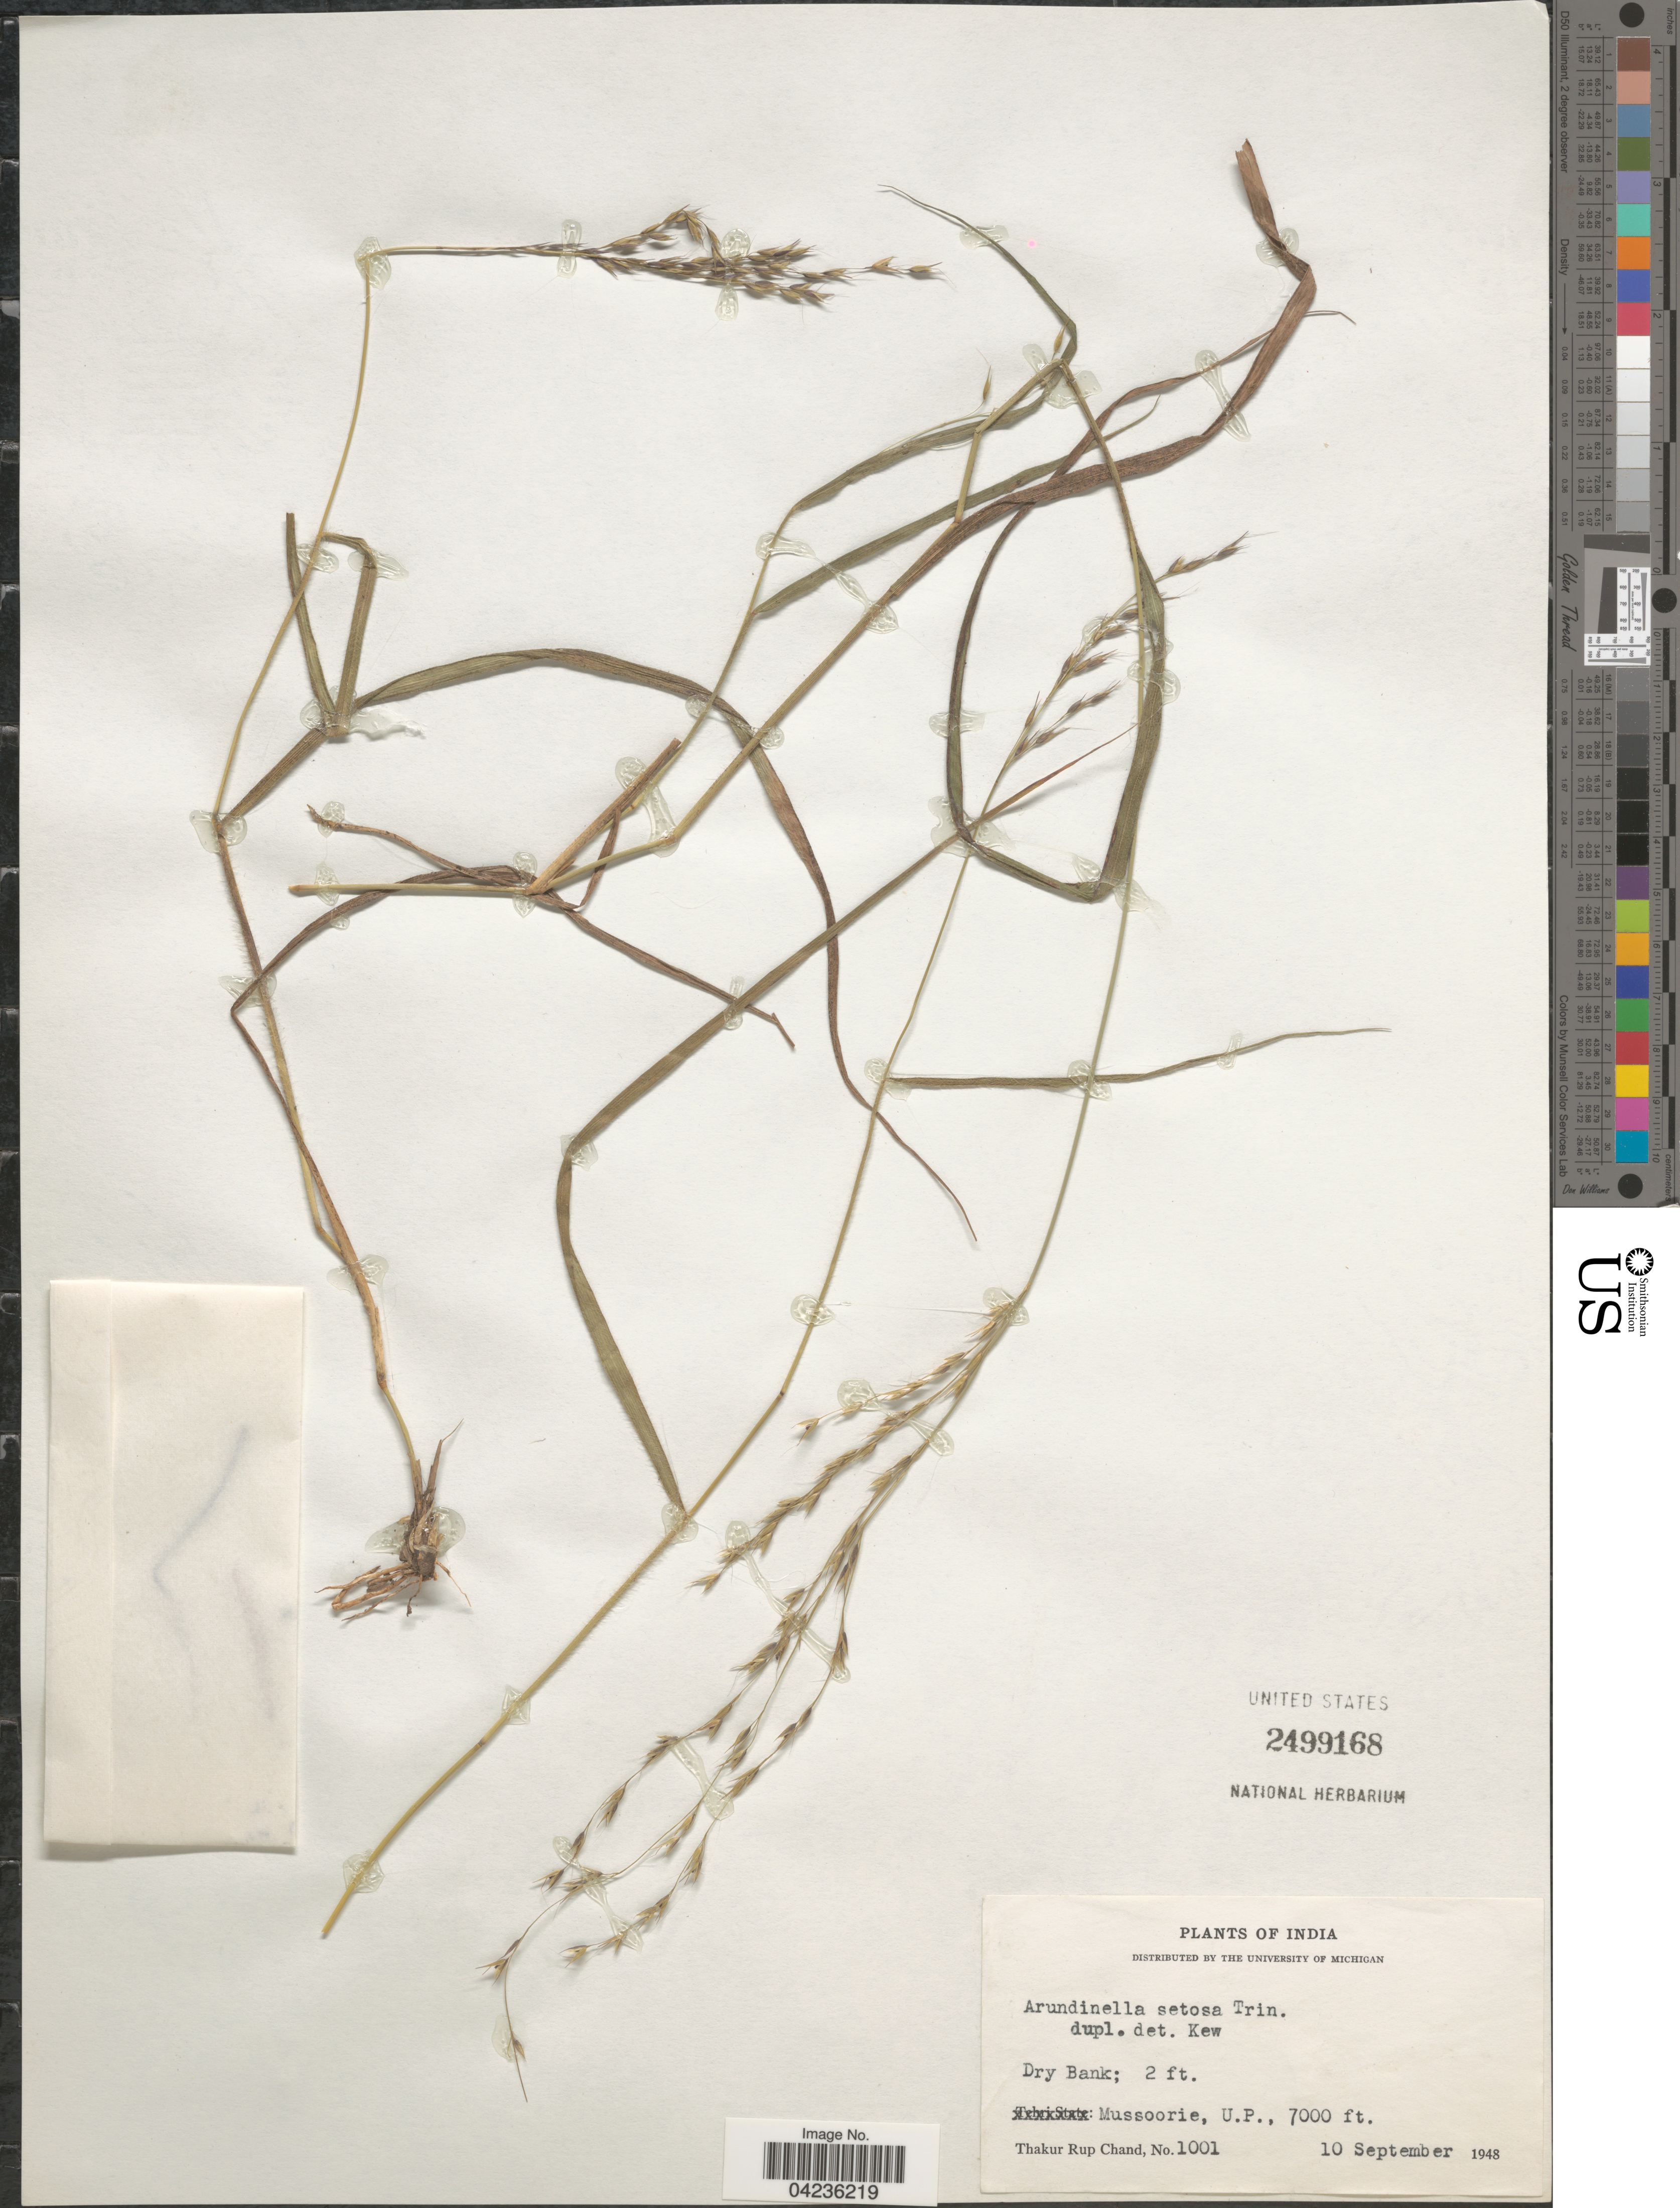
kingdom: Plantae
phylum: Tracheophyta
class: Liliopsida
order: Poales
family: Poaceae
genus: Arundinella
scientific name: Arundinella setosa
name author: Trin.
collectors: T. R. Chand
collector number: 1001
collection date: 1948-09-10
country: India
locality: Mussoorie, U. P.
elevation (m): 2134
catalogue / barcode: US 2499168